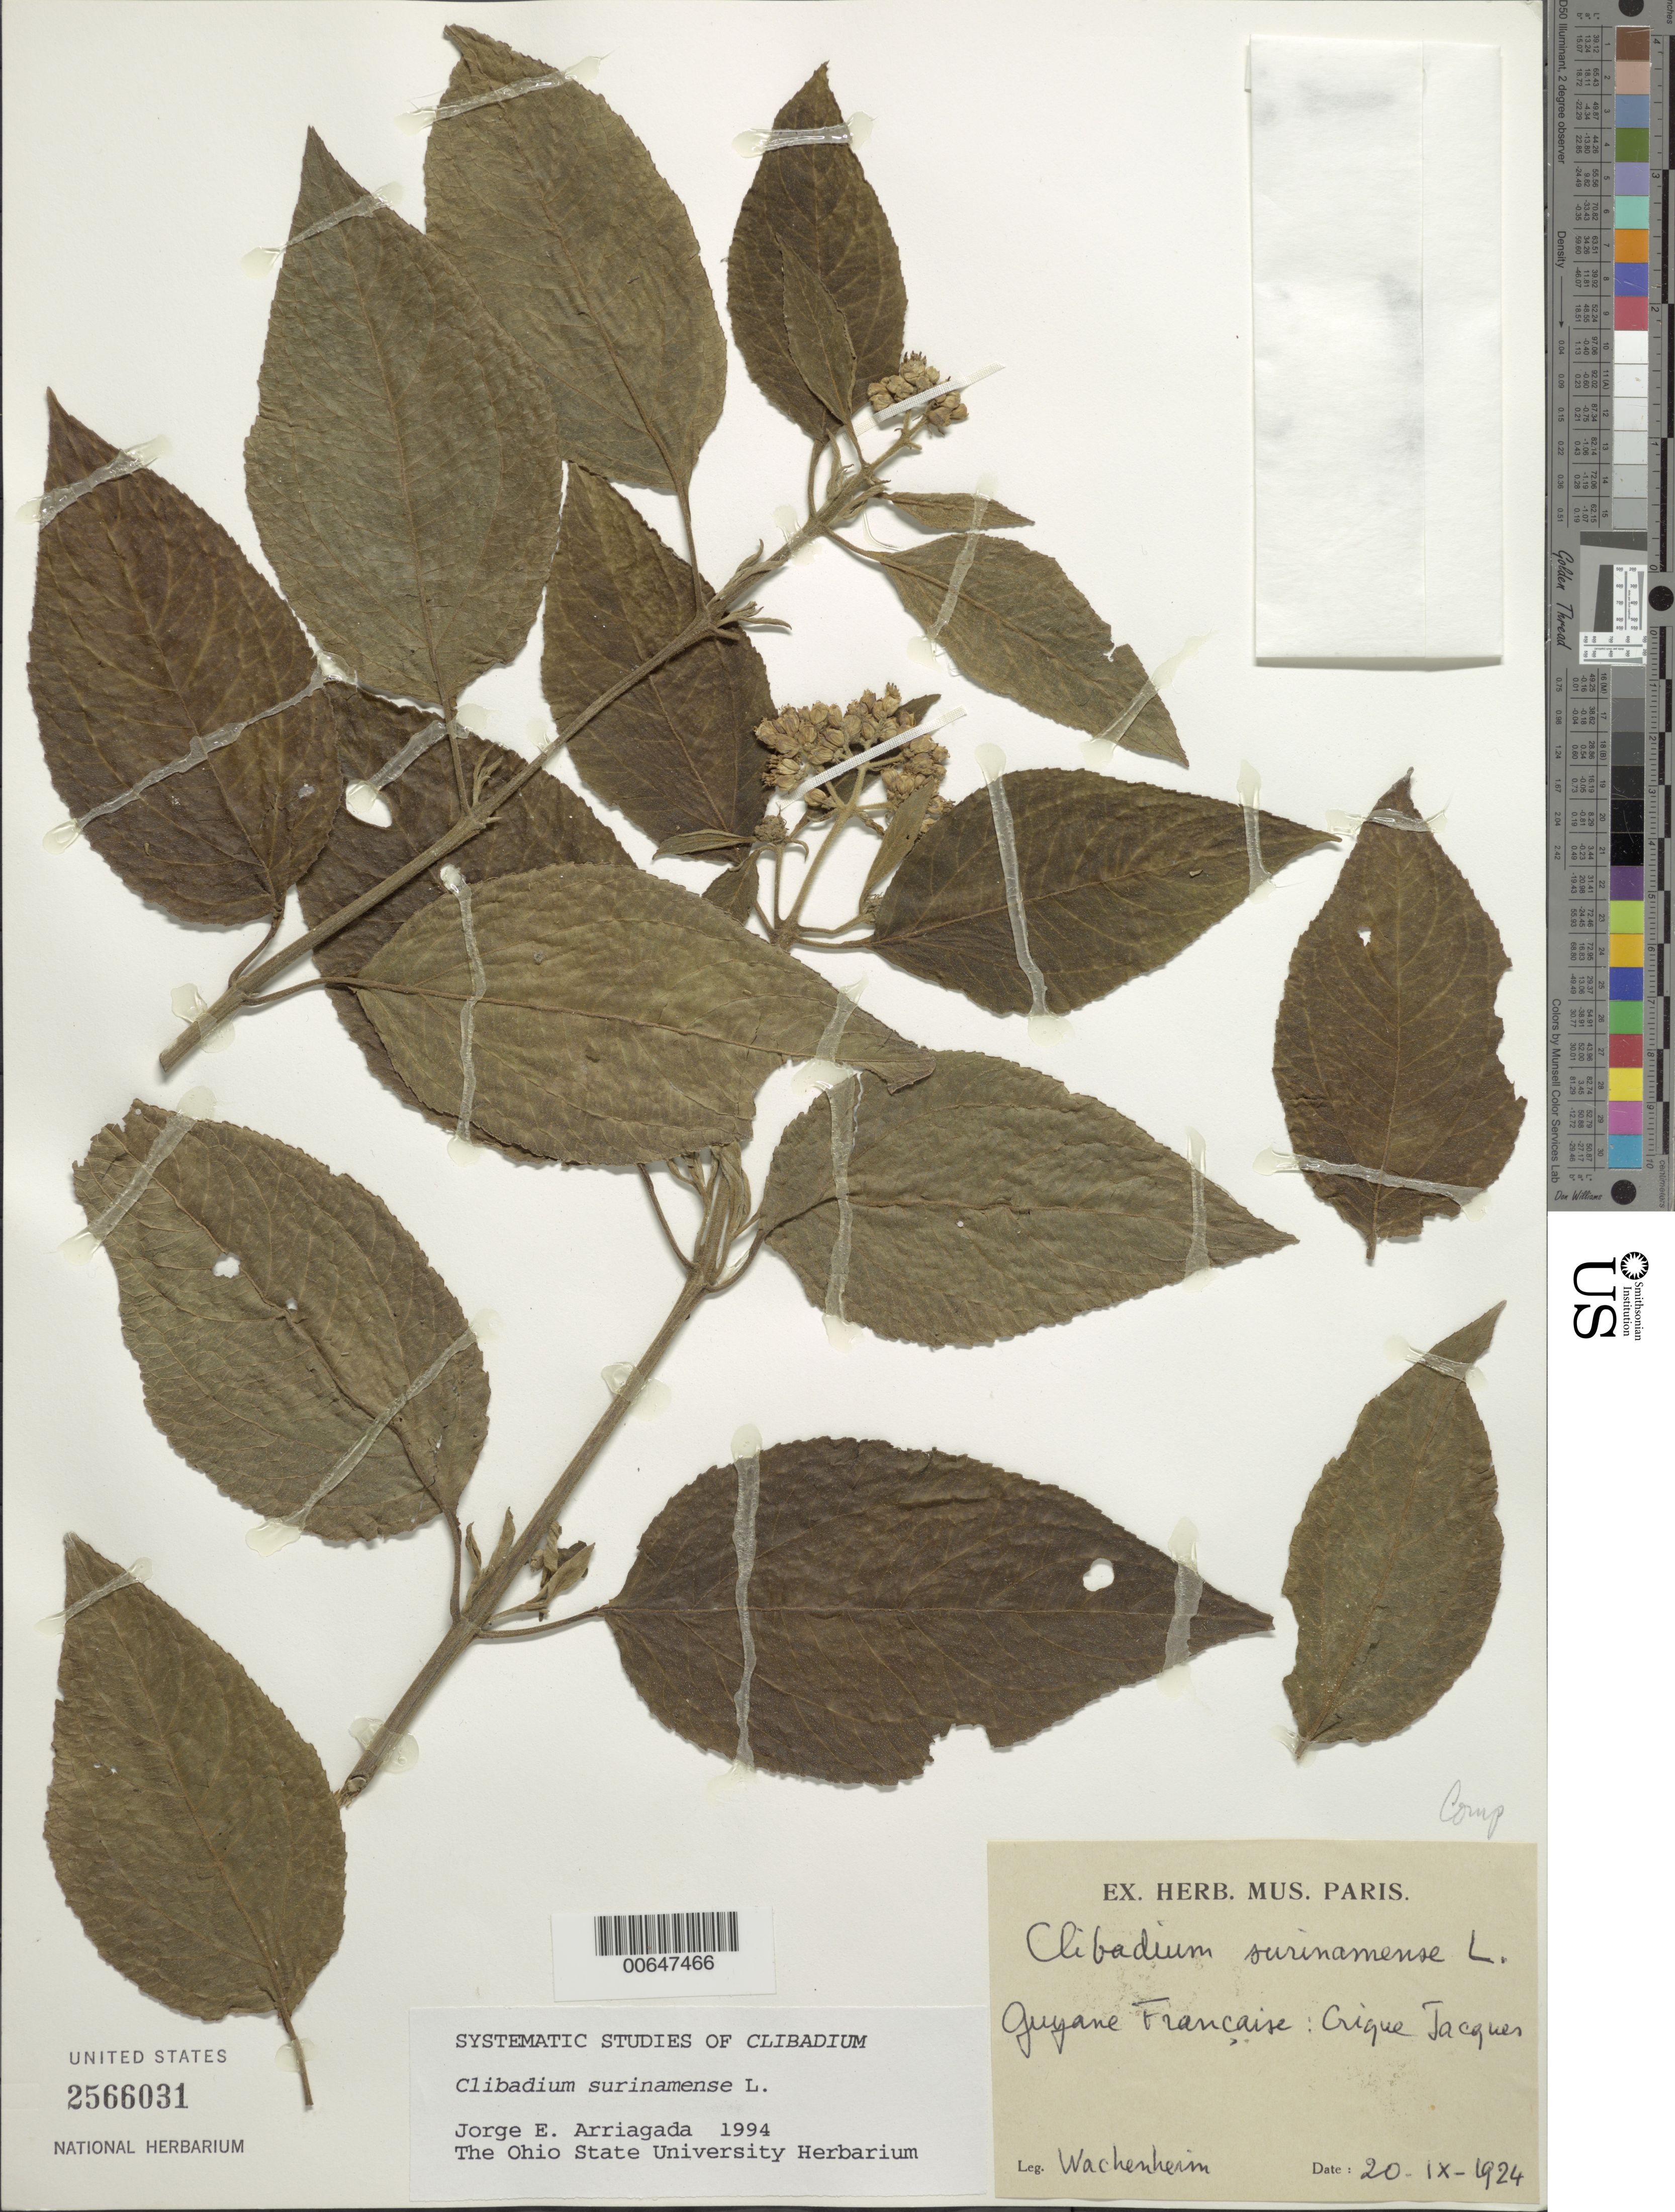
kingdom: Plantae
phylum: Tracheophyta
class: Magnoliopsida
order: Asterales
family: Asteraceae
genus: Clibadium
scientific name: Clibadium surinamense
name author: L.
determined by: Arriagada, J. E.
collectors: G. Wachenheim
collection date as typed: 20-Sep-24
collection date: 1924-09-20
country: French Guiana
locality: Crique Jacques, Bassin de la Mana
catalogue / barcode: US 2566031